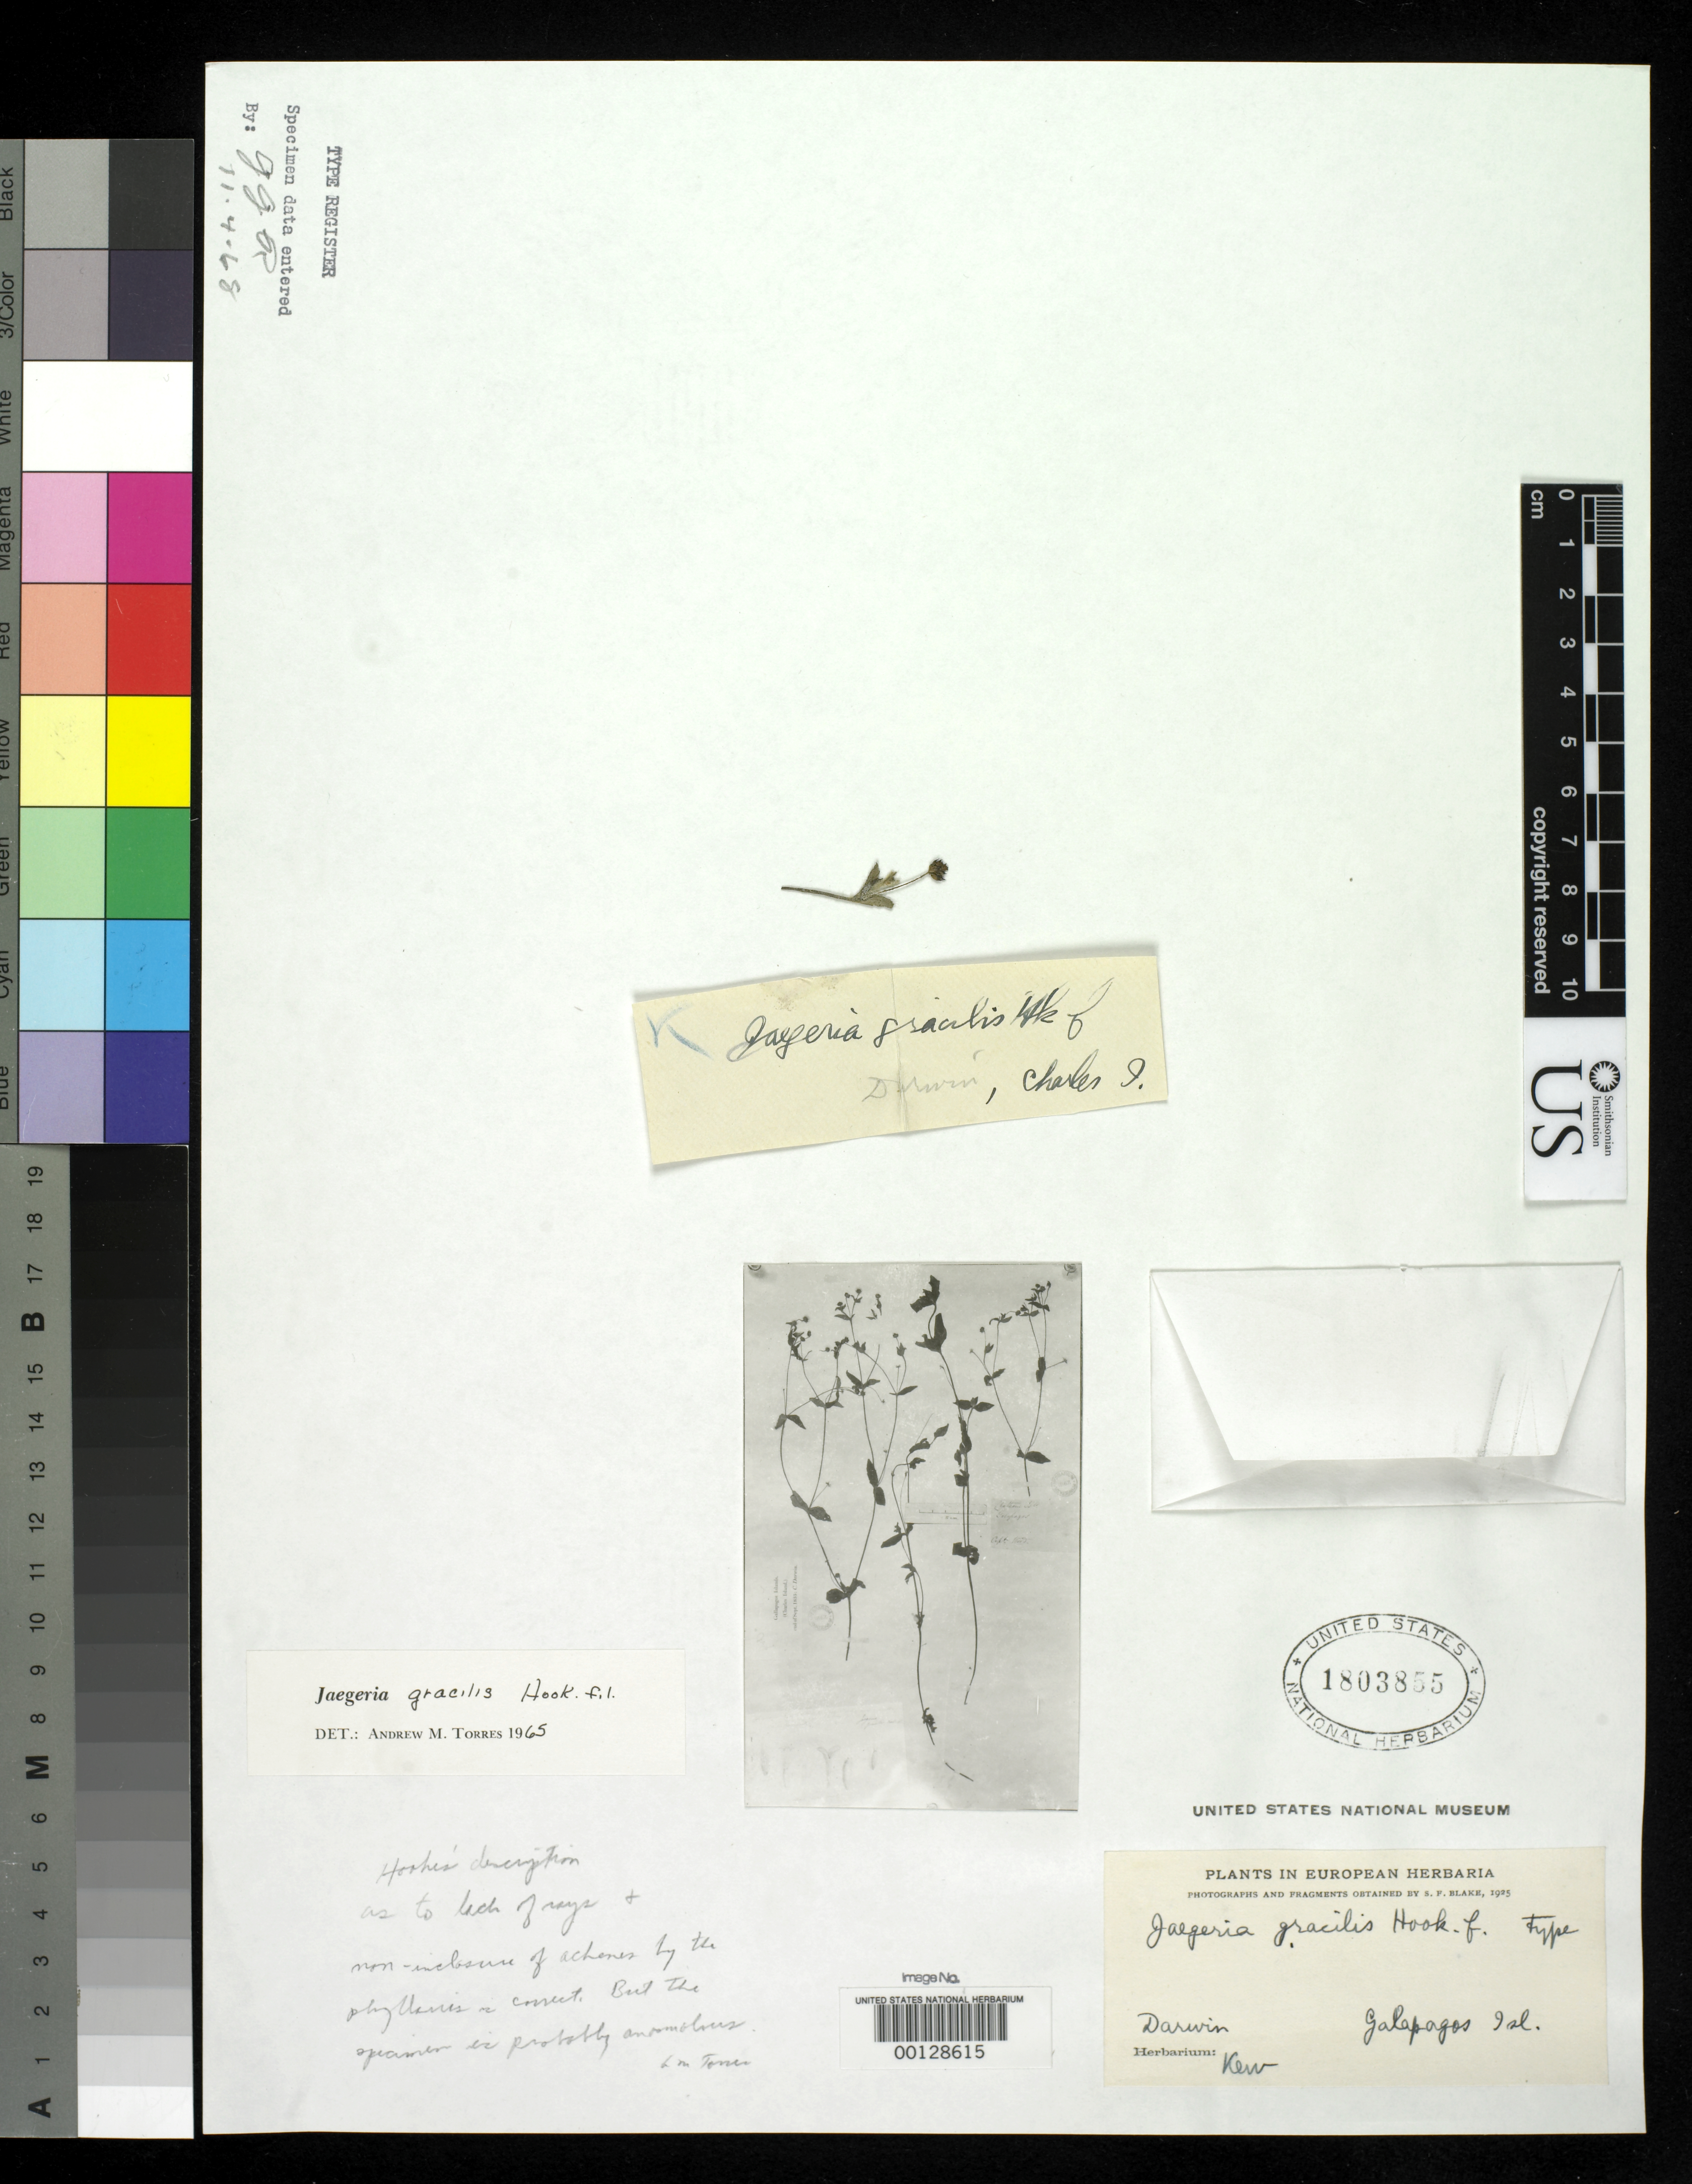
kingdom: Plantae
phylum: Tracheophyta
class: Magnoliopsida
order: Asterales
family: Asteraceae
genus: Jaegeria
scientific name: Jaegeria gracilis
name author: Hook. f.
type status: Type Fragment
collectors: C. Darwin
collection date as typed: Sep 1835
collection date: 1835-09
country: Ecuador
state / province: Colón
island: Floreana [Charles, Santa Maria]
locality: (Charles I.).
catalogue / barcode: US 1803855